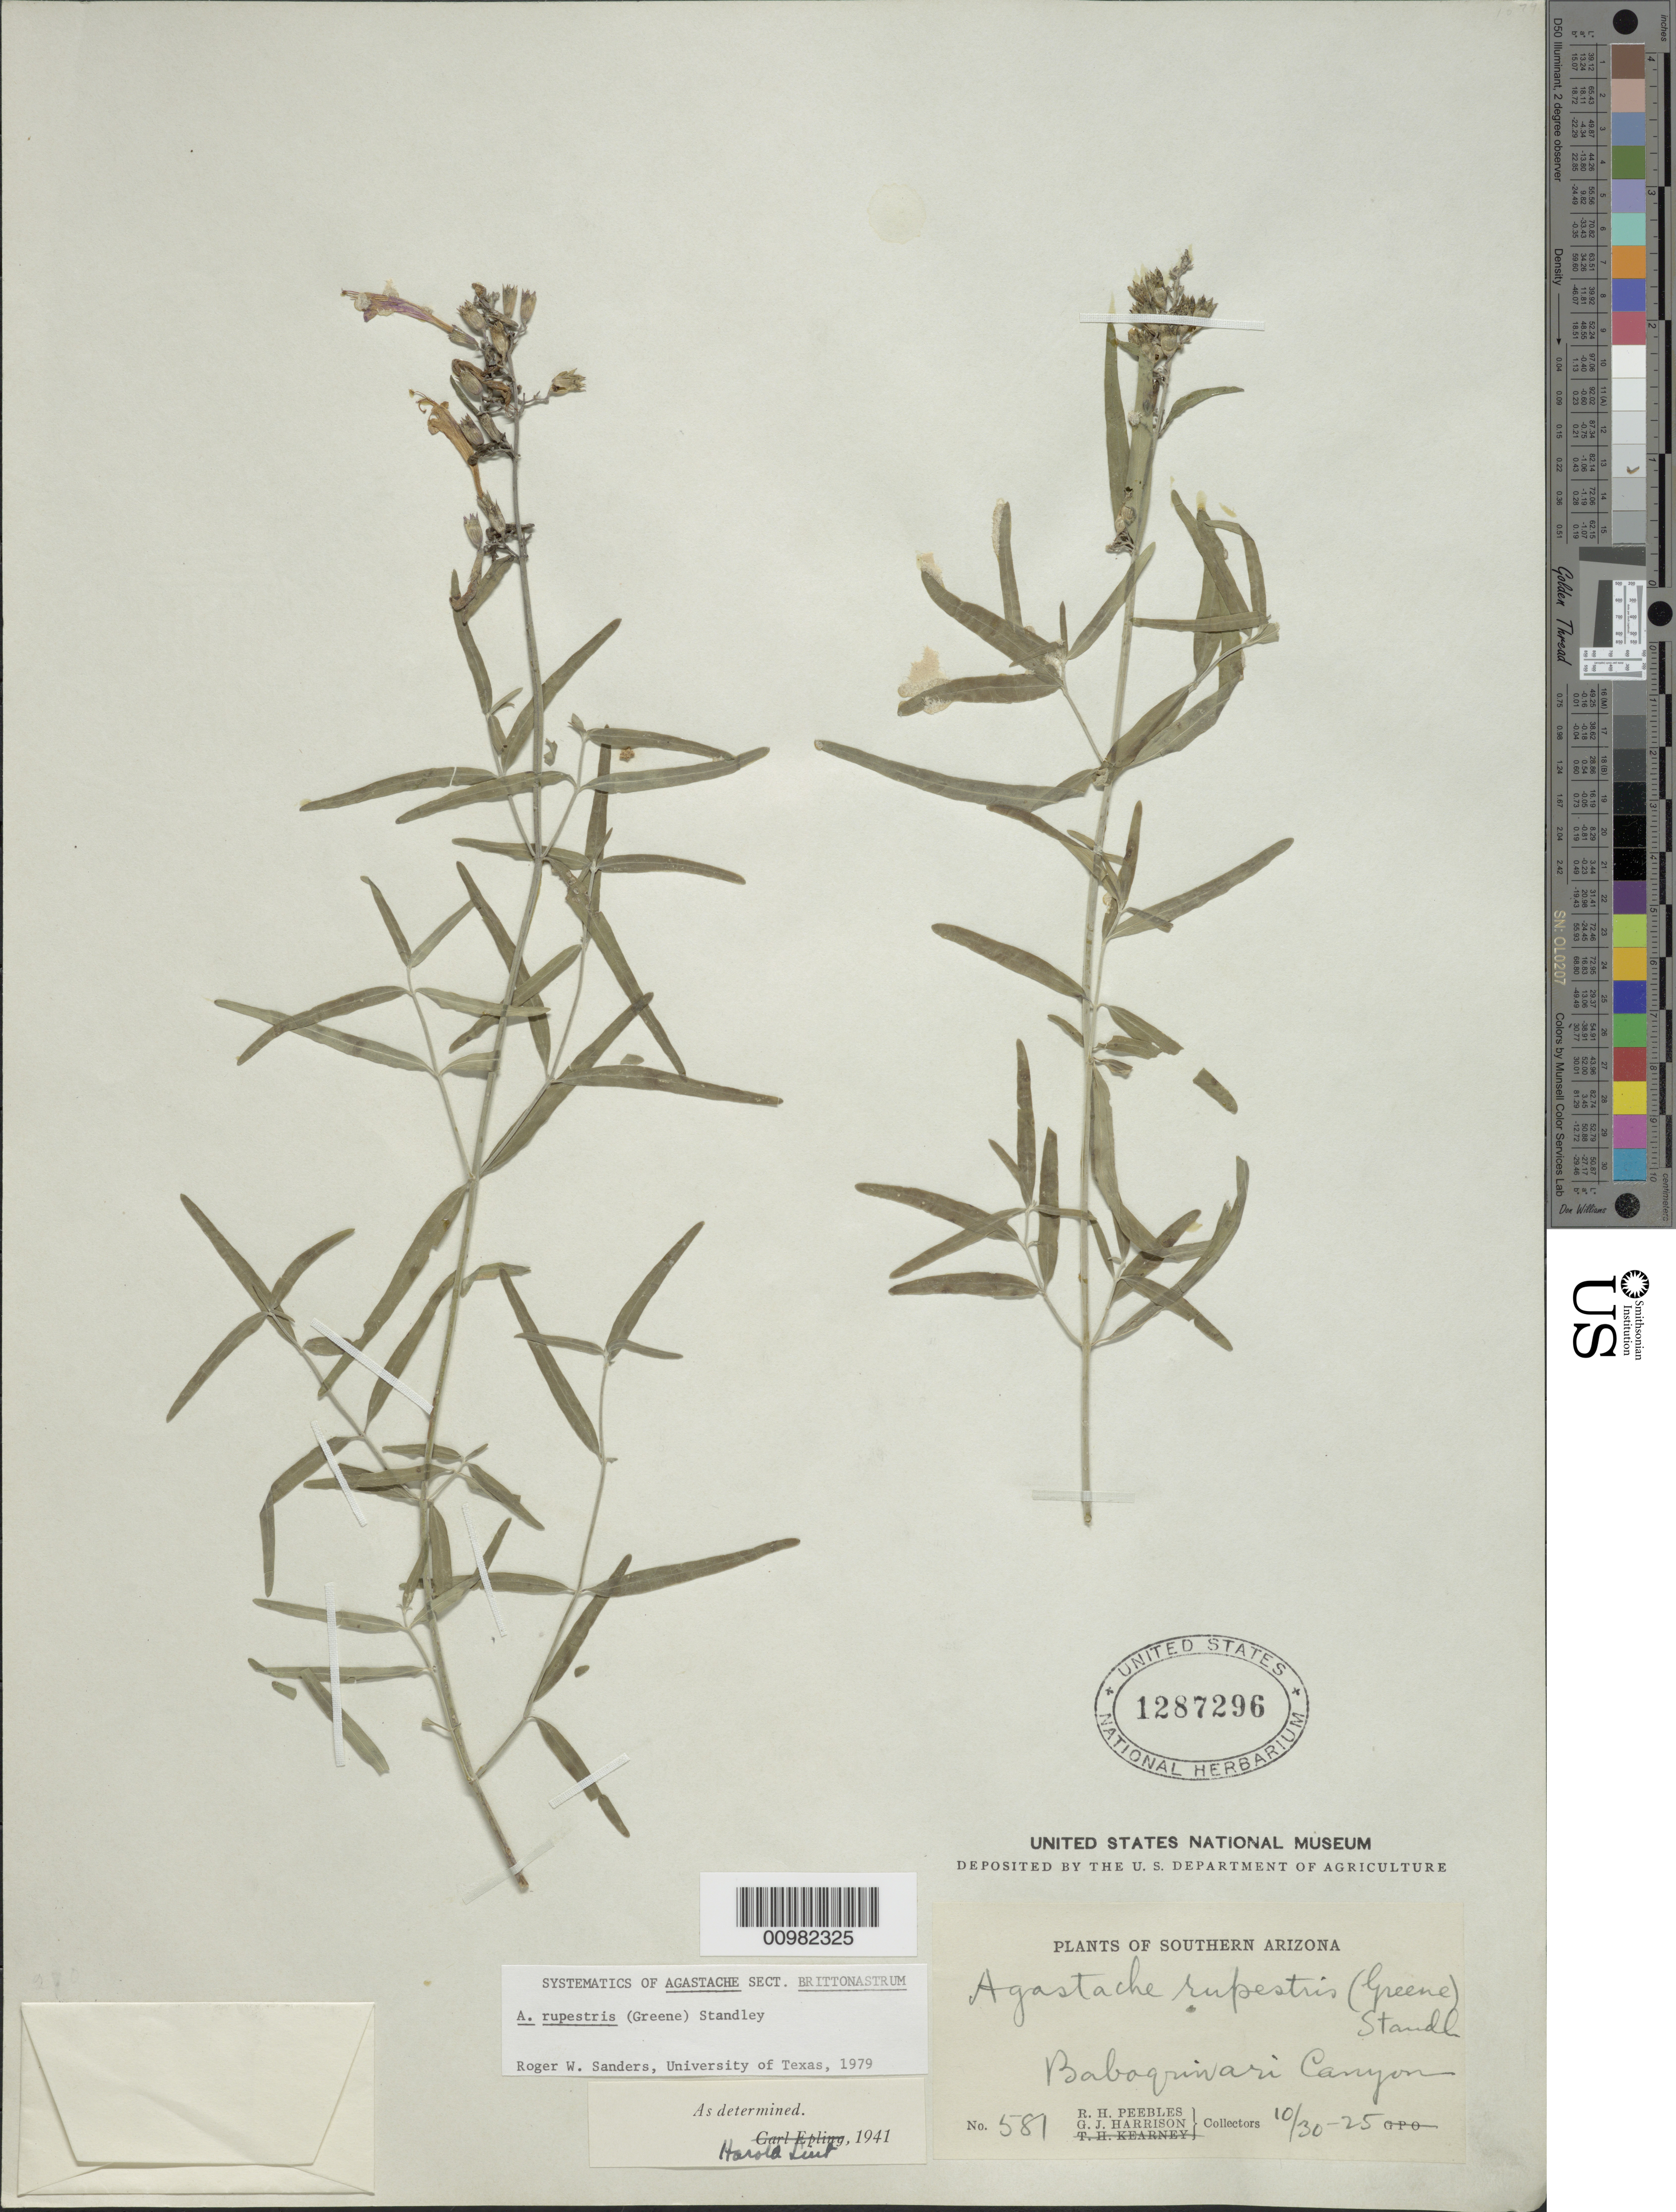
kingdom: Plantae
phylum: Tracheophyta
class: Magnoliopsida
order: Lamiales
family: Lamiaceae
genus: Agastache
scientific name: Agastache rupestris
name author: (Greene) Standl.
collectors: R. H. Peebles & G. J. Harrison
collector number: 581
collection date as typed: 30 Oct 1925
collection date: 1925-10-30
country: United States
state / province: Arizona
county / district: Pima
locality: Baboquivari Canyon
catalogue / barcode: US 1287296